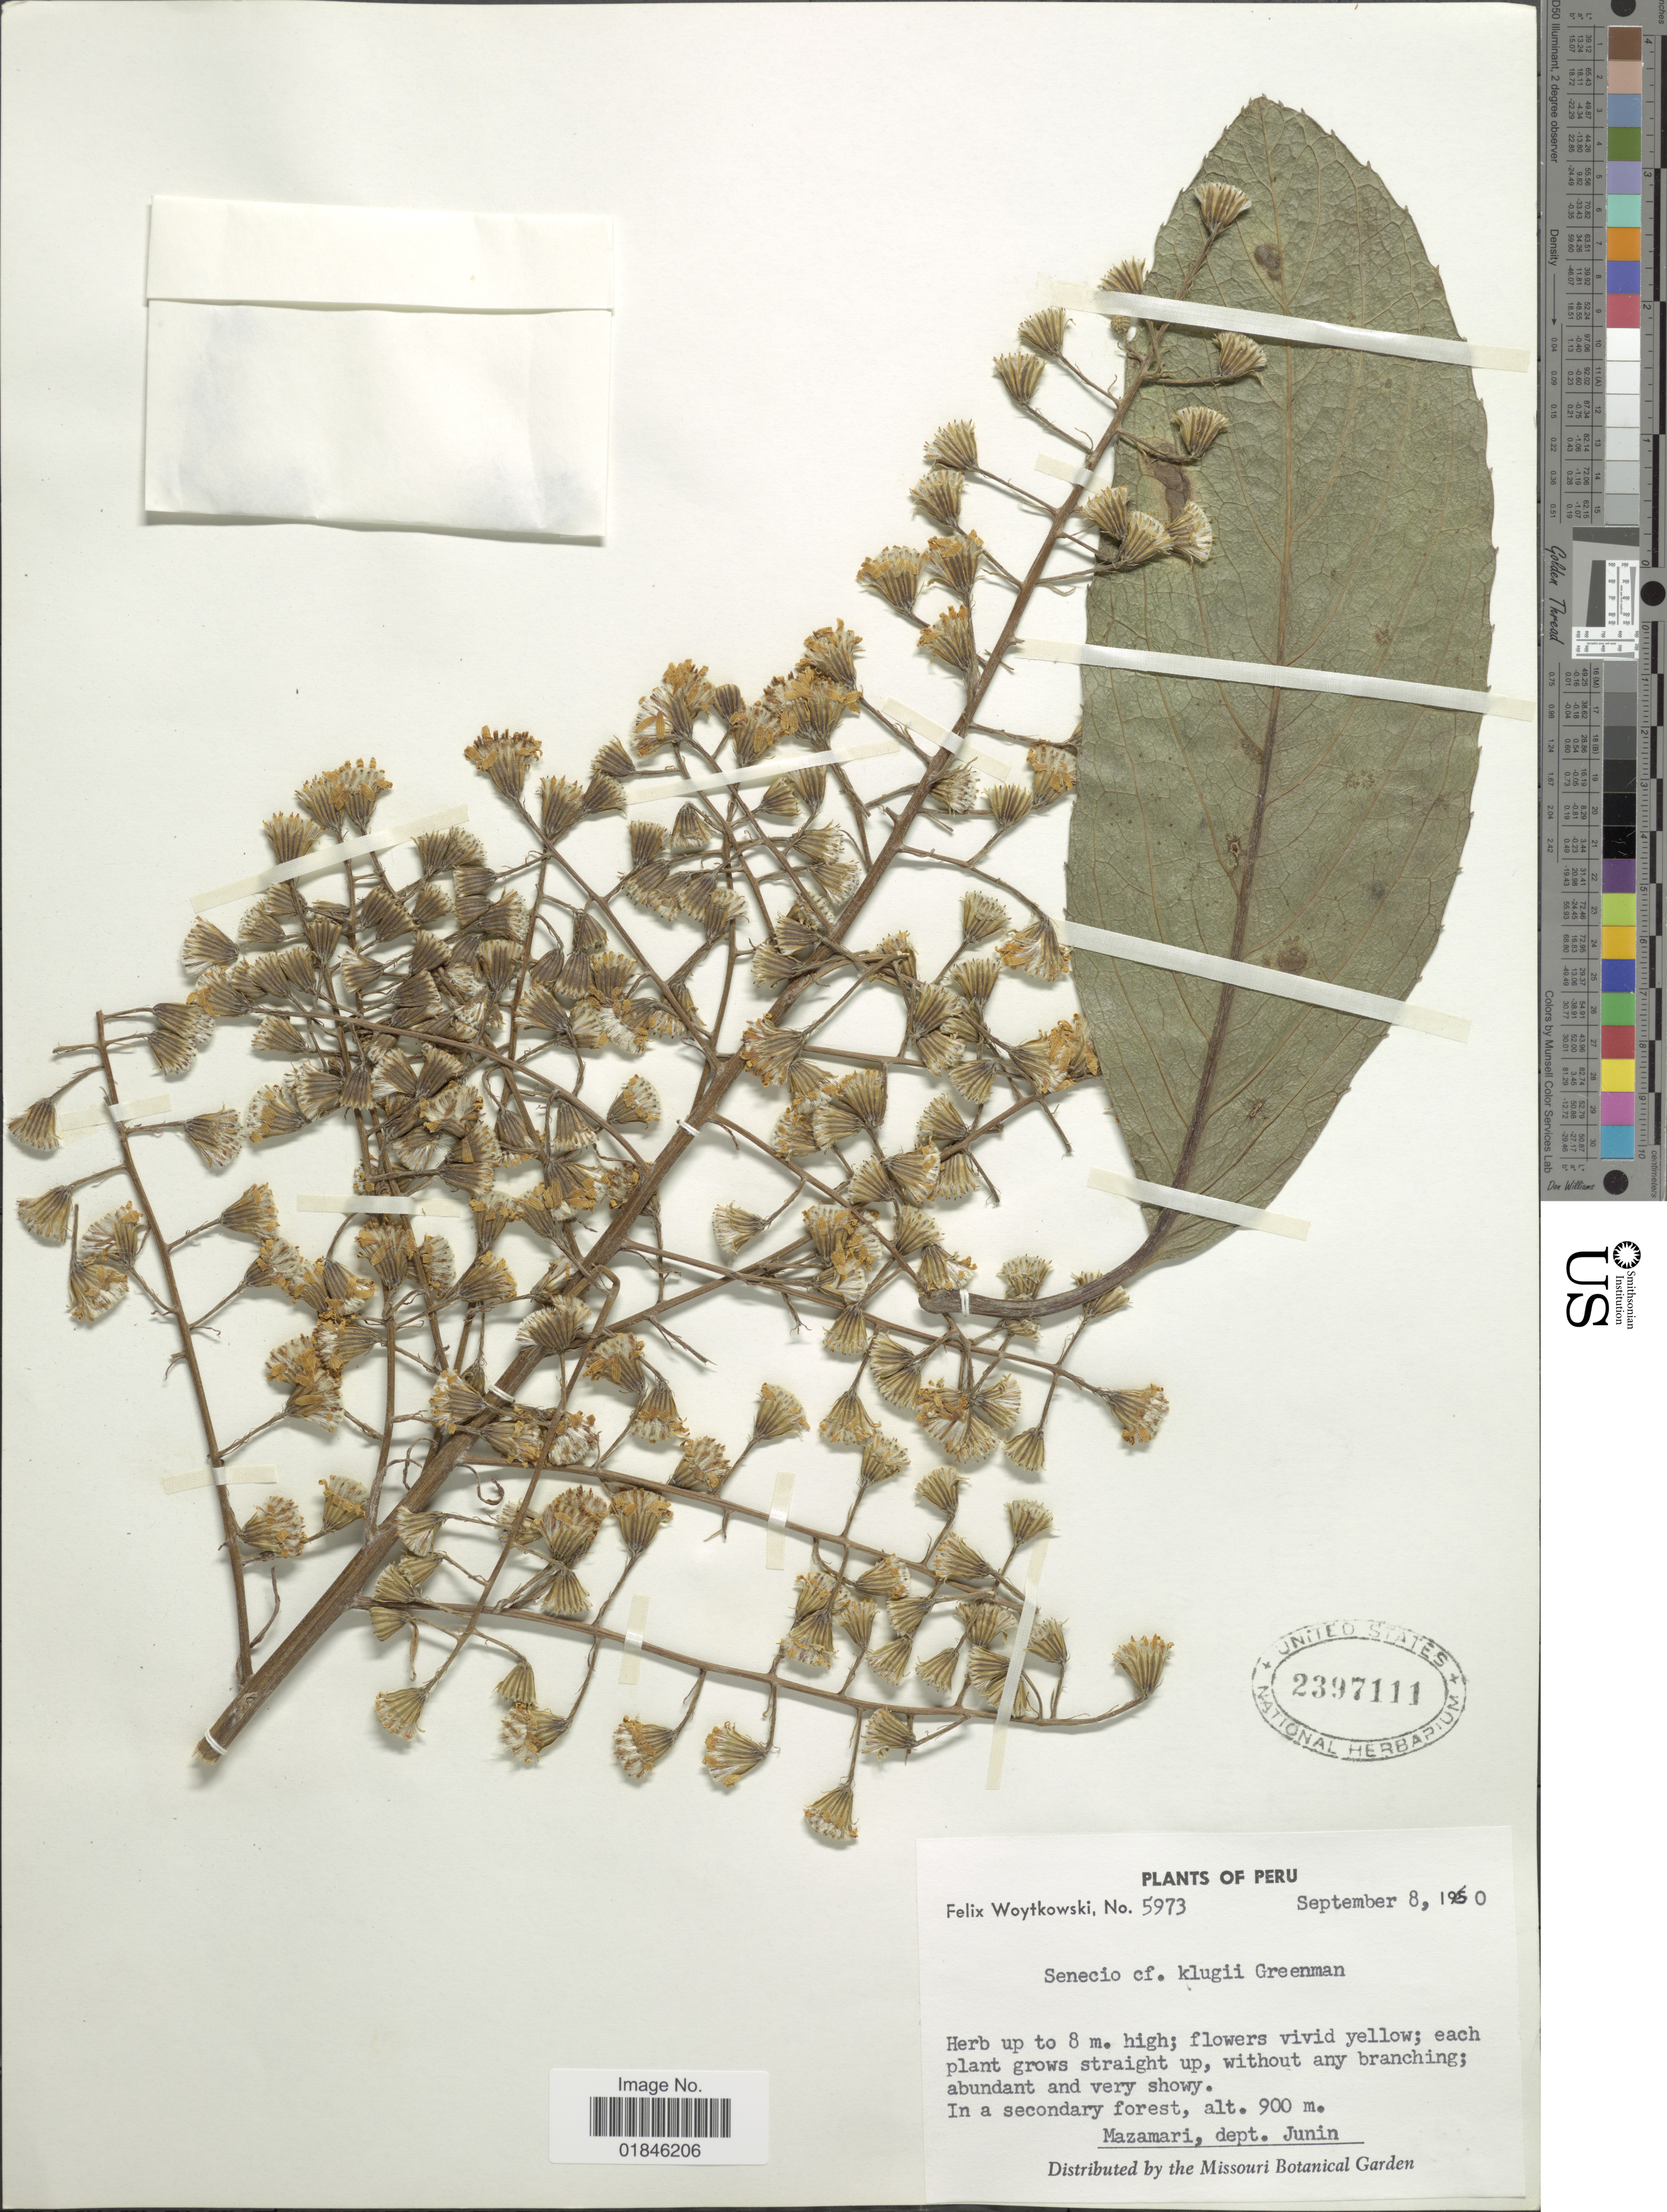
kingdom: Plantae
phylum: Tracheophyta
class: Magnoliopsida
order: Asterales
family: Asteraceae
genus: Pentacalia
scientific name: Pentacalia reflexa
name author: (Kunth) Cuatrec.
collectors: F. Woytkowski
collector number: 5973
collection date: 1960-09-08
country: Peru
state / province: Junín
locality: Mazamari, dept. Junin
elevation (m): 900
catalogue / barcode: US 2397111